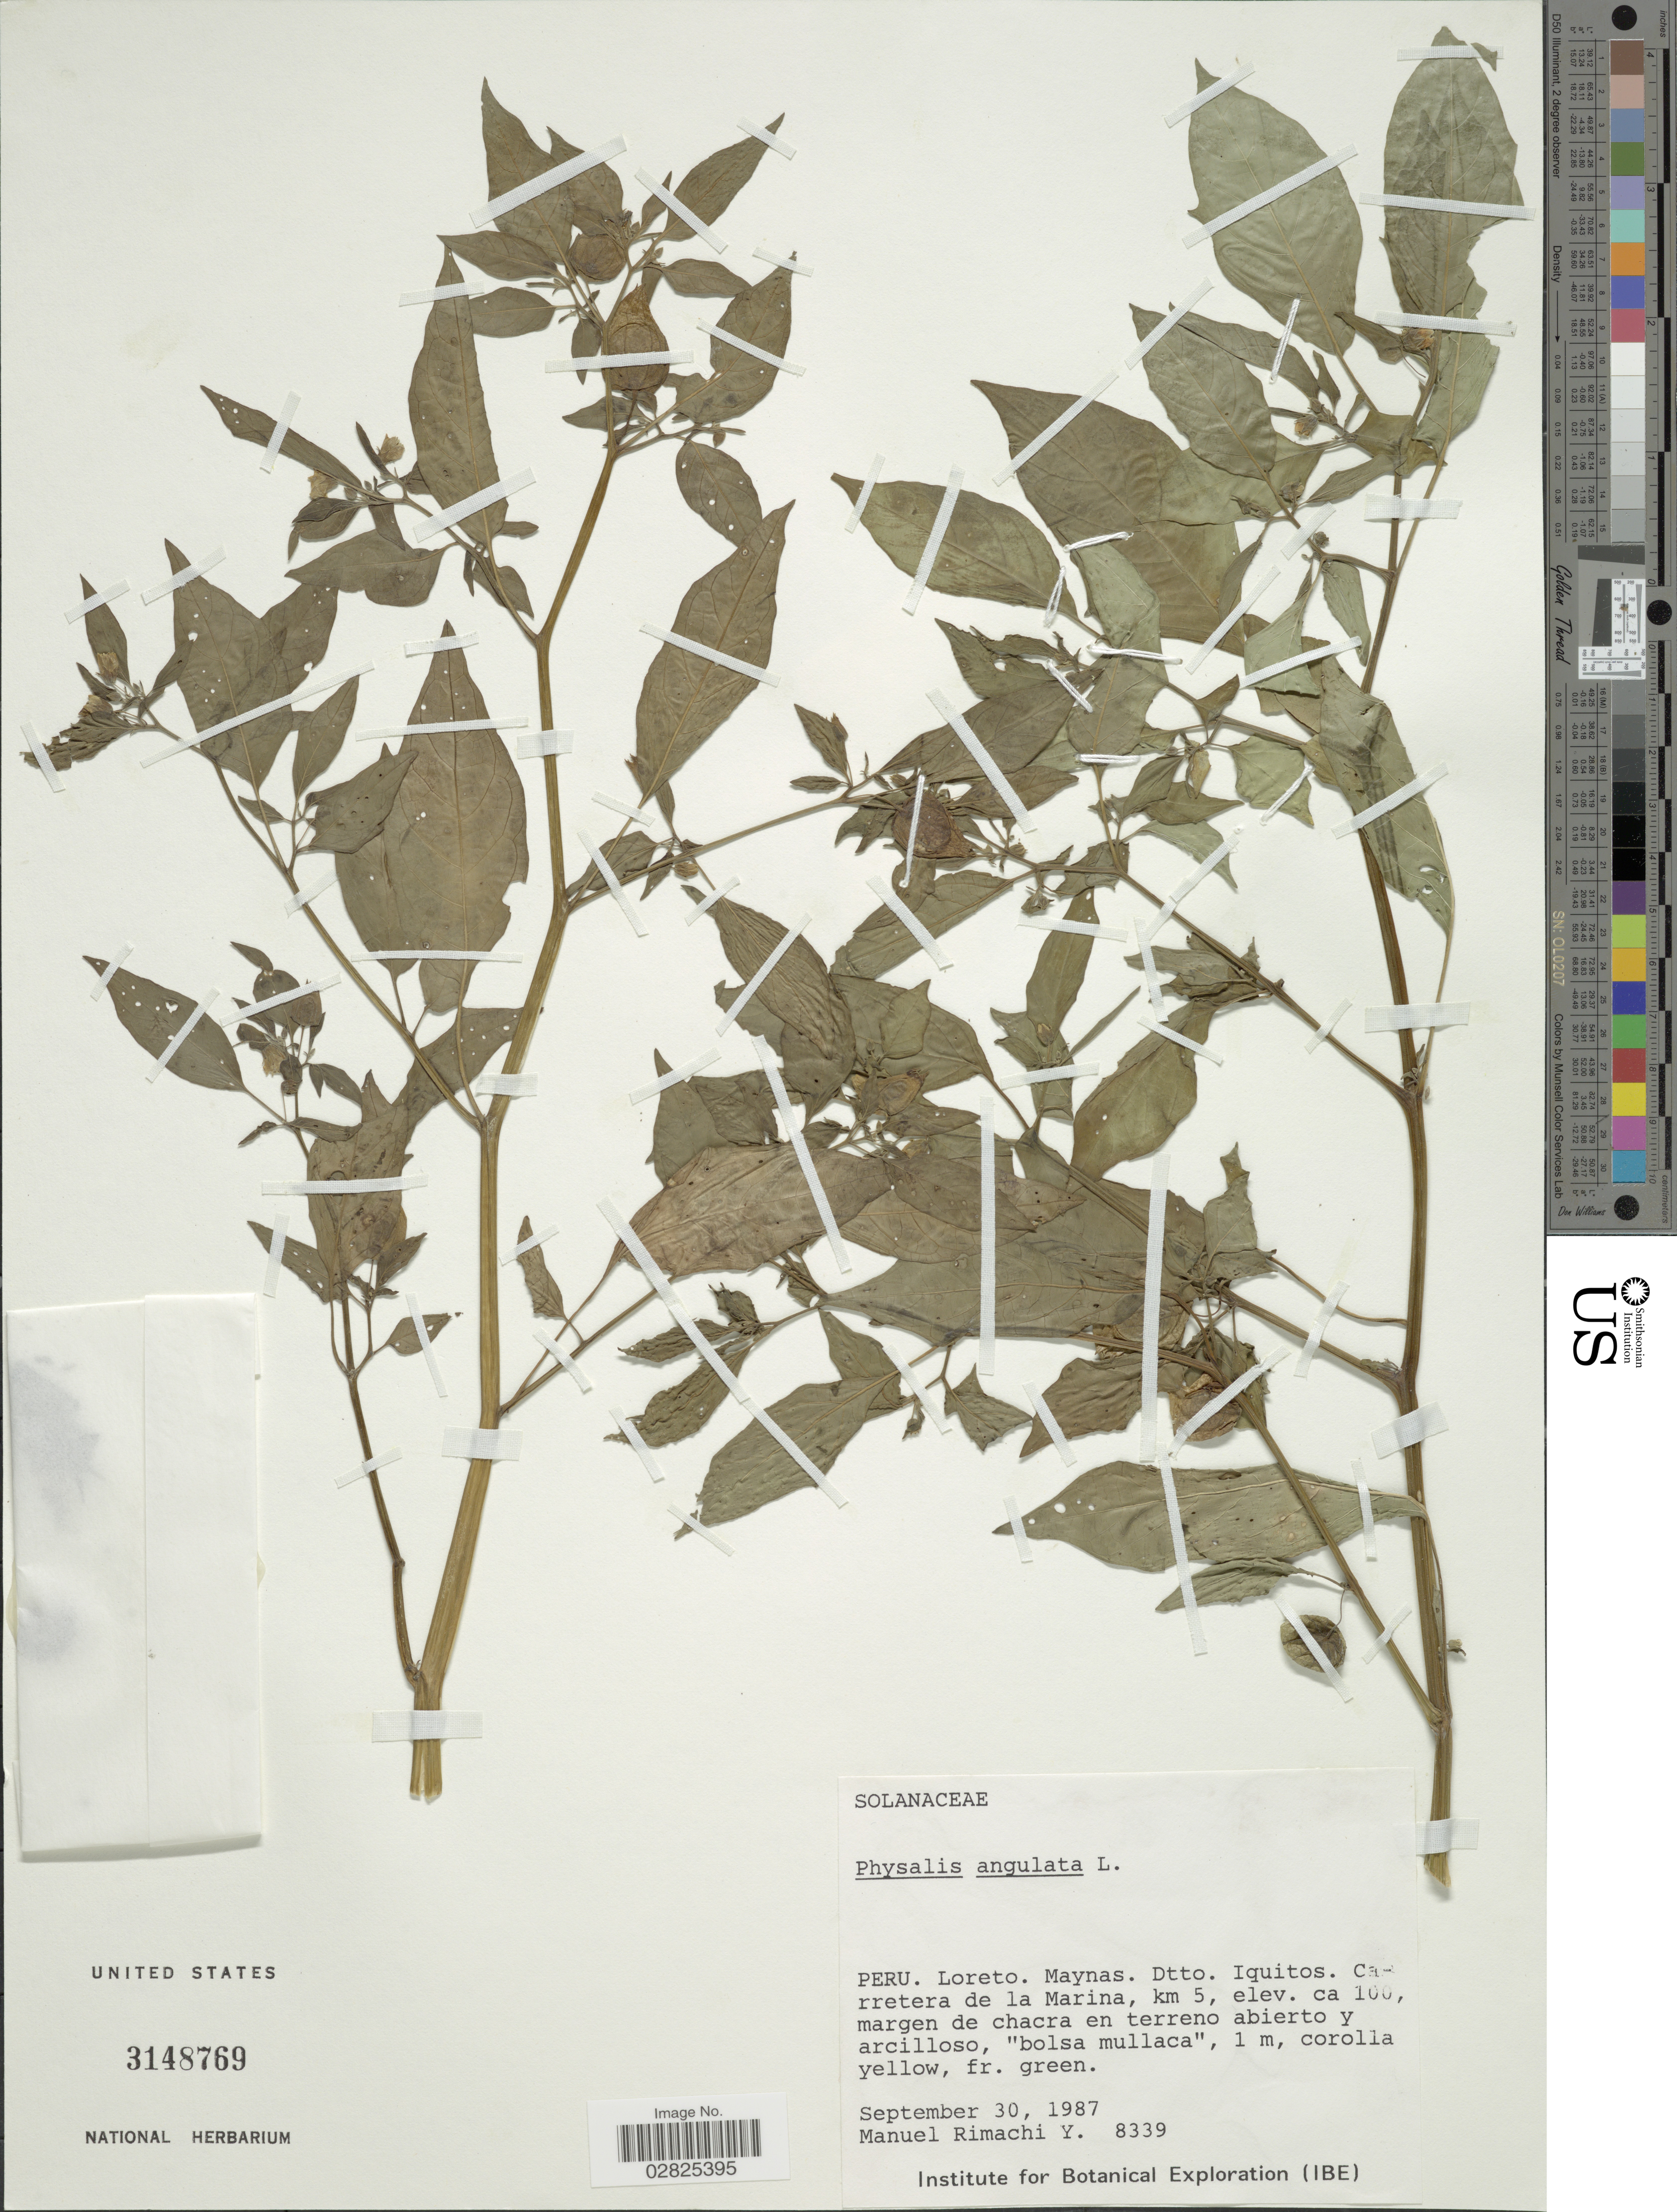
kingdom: Plantae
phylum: Tracheophyta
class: Magnoliopsida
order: Solanales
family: Solanaceae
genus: Physalis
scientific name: Physalis angulata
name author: L.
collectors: M. Rimachi Y.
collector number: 8339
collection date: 1987-09-30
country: Peru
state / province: Loreto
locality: Maynas. Dtto. Iquitos. Carretera de la Marina, km 5.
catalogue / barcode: US 3148769